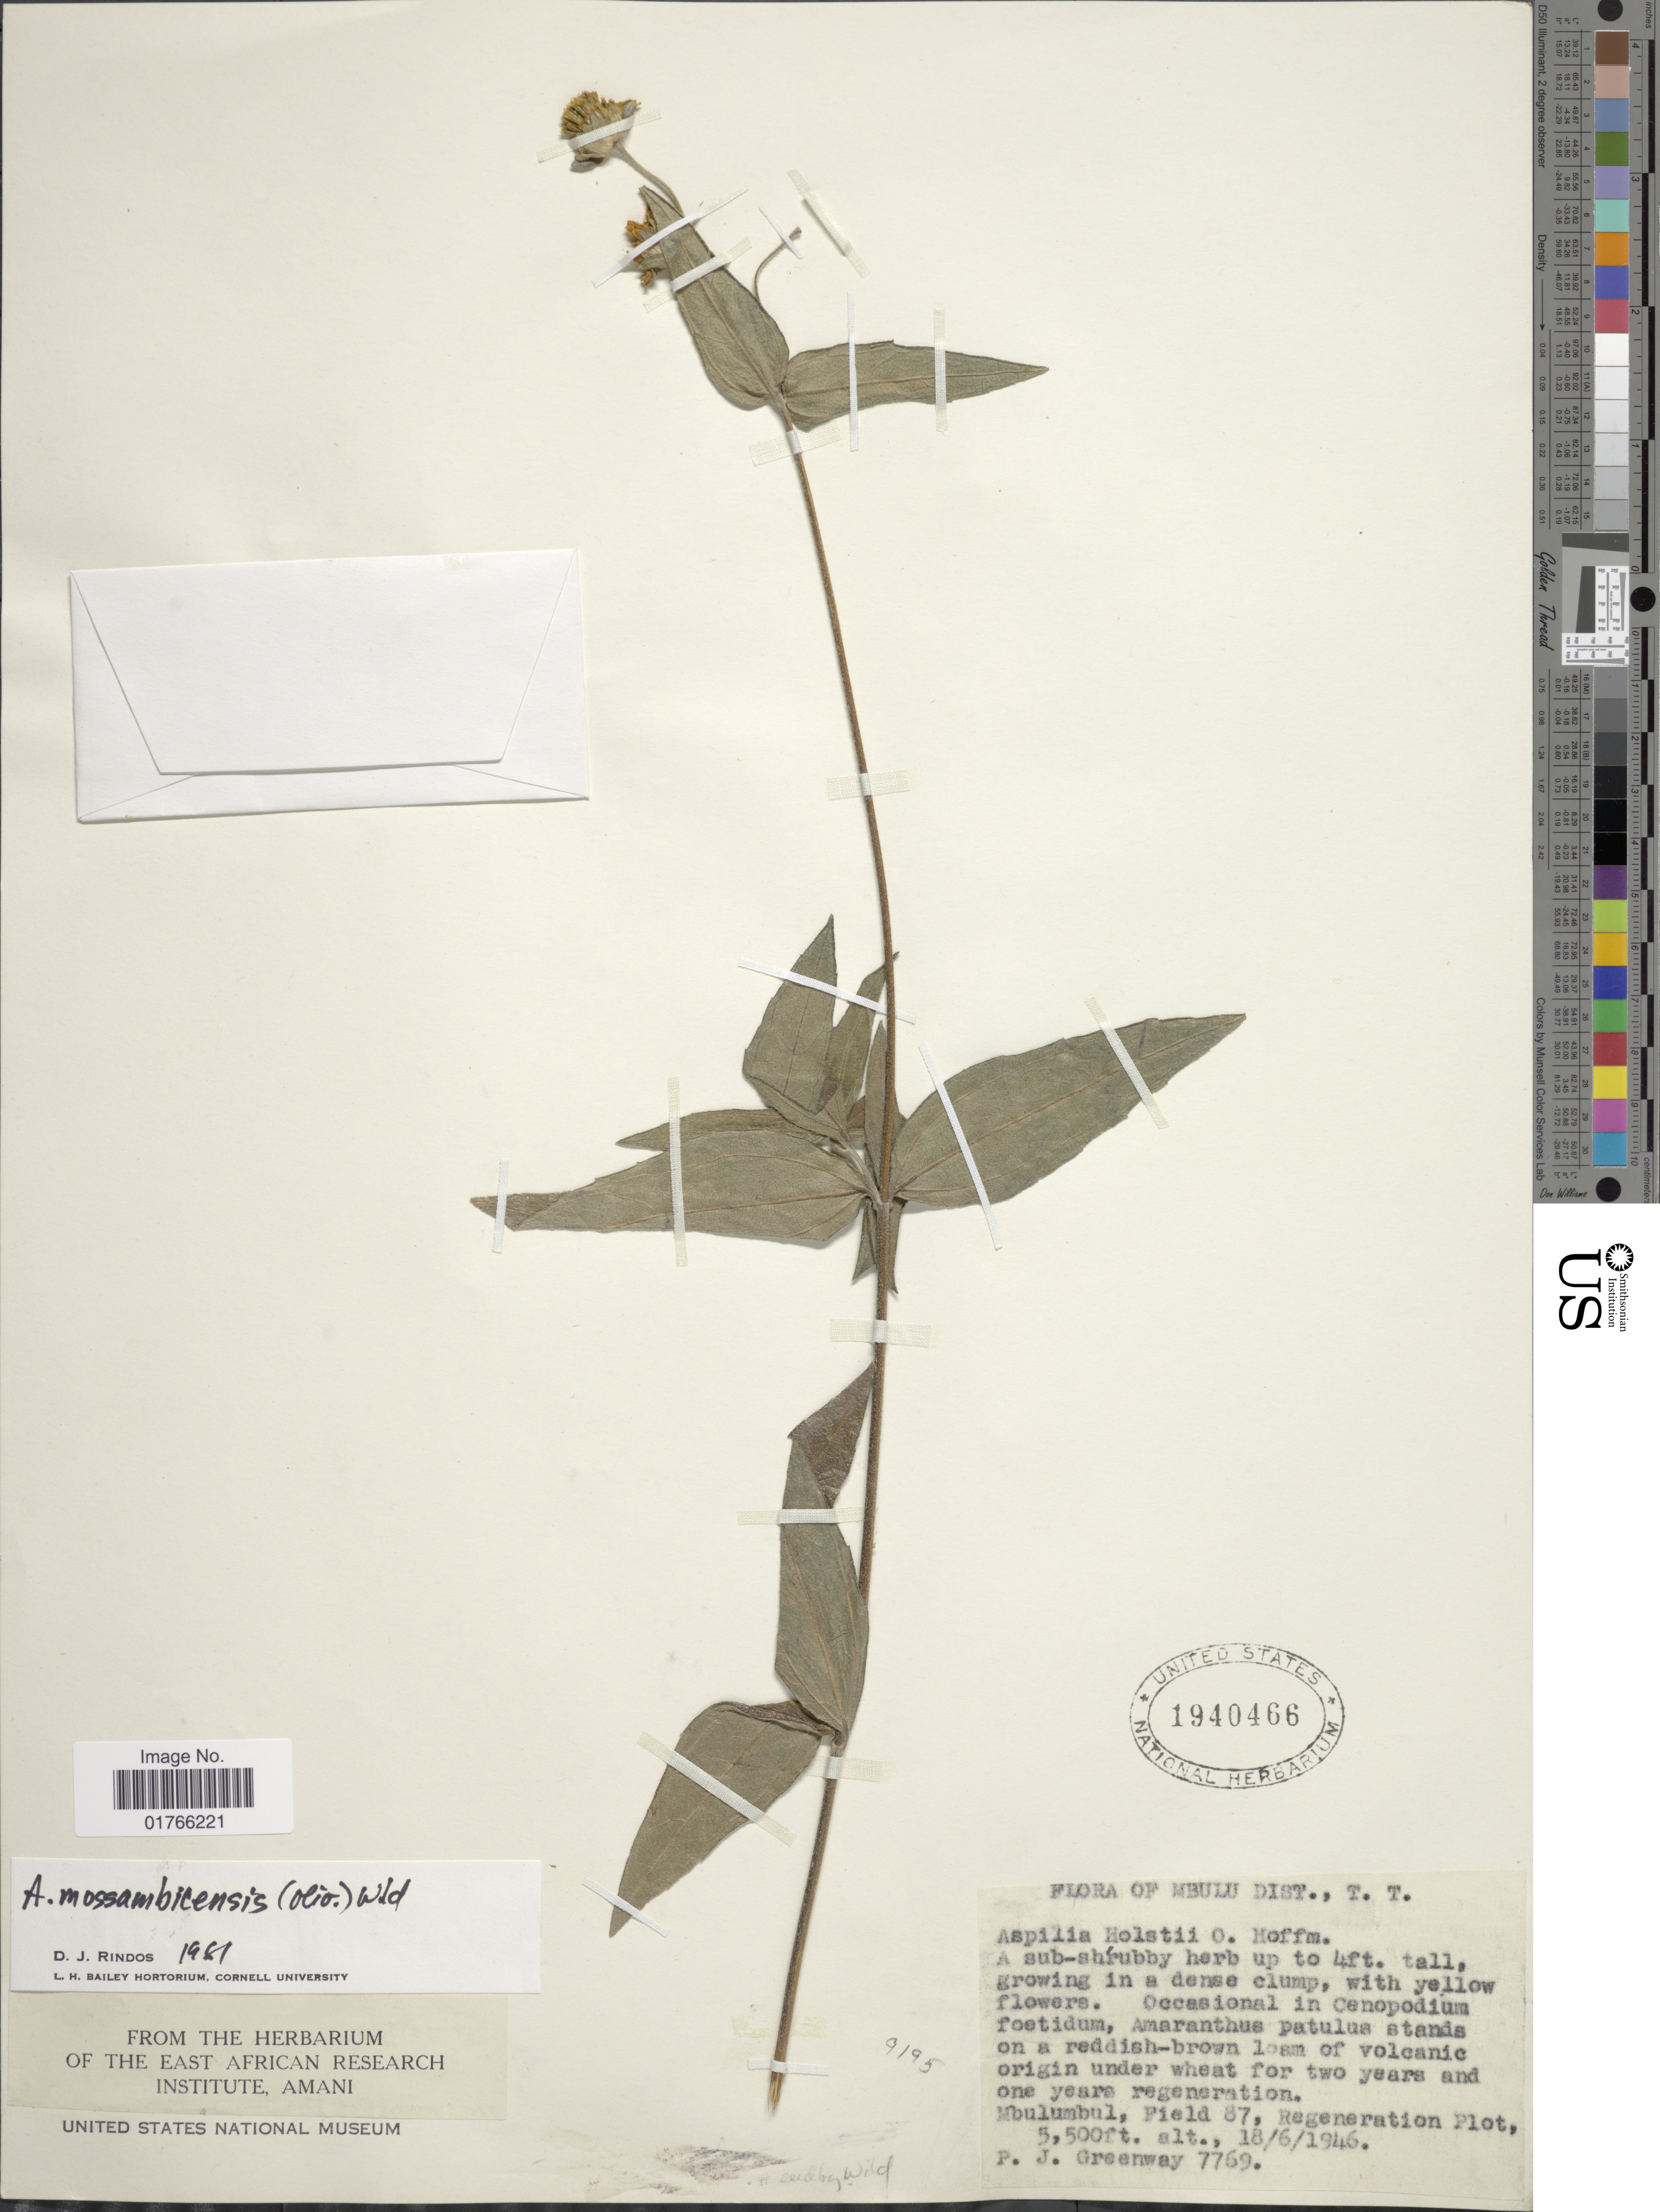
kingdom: Plantae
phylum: Tracheophyta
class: Magnoliopsida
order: Asterales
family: Asteraceae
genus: Aspilia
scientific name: Aspilia mossambicensis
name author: (Oliv.) Wild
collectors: P. J. Greenway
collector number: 7769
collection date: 1946-06-18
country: Tanzania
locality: Mbulu Dist., T. T., Mbulumbul, Field 87, Regeneration Plot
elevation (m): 1676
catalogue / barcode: US 1940466